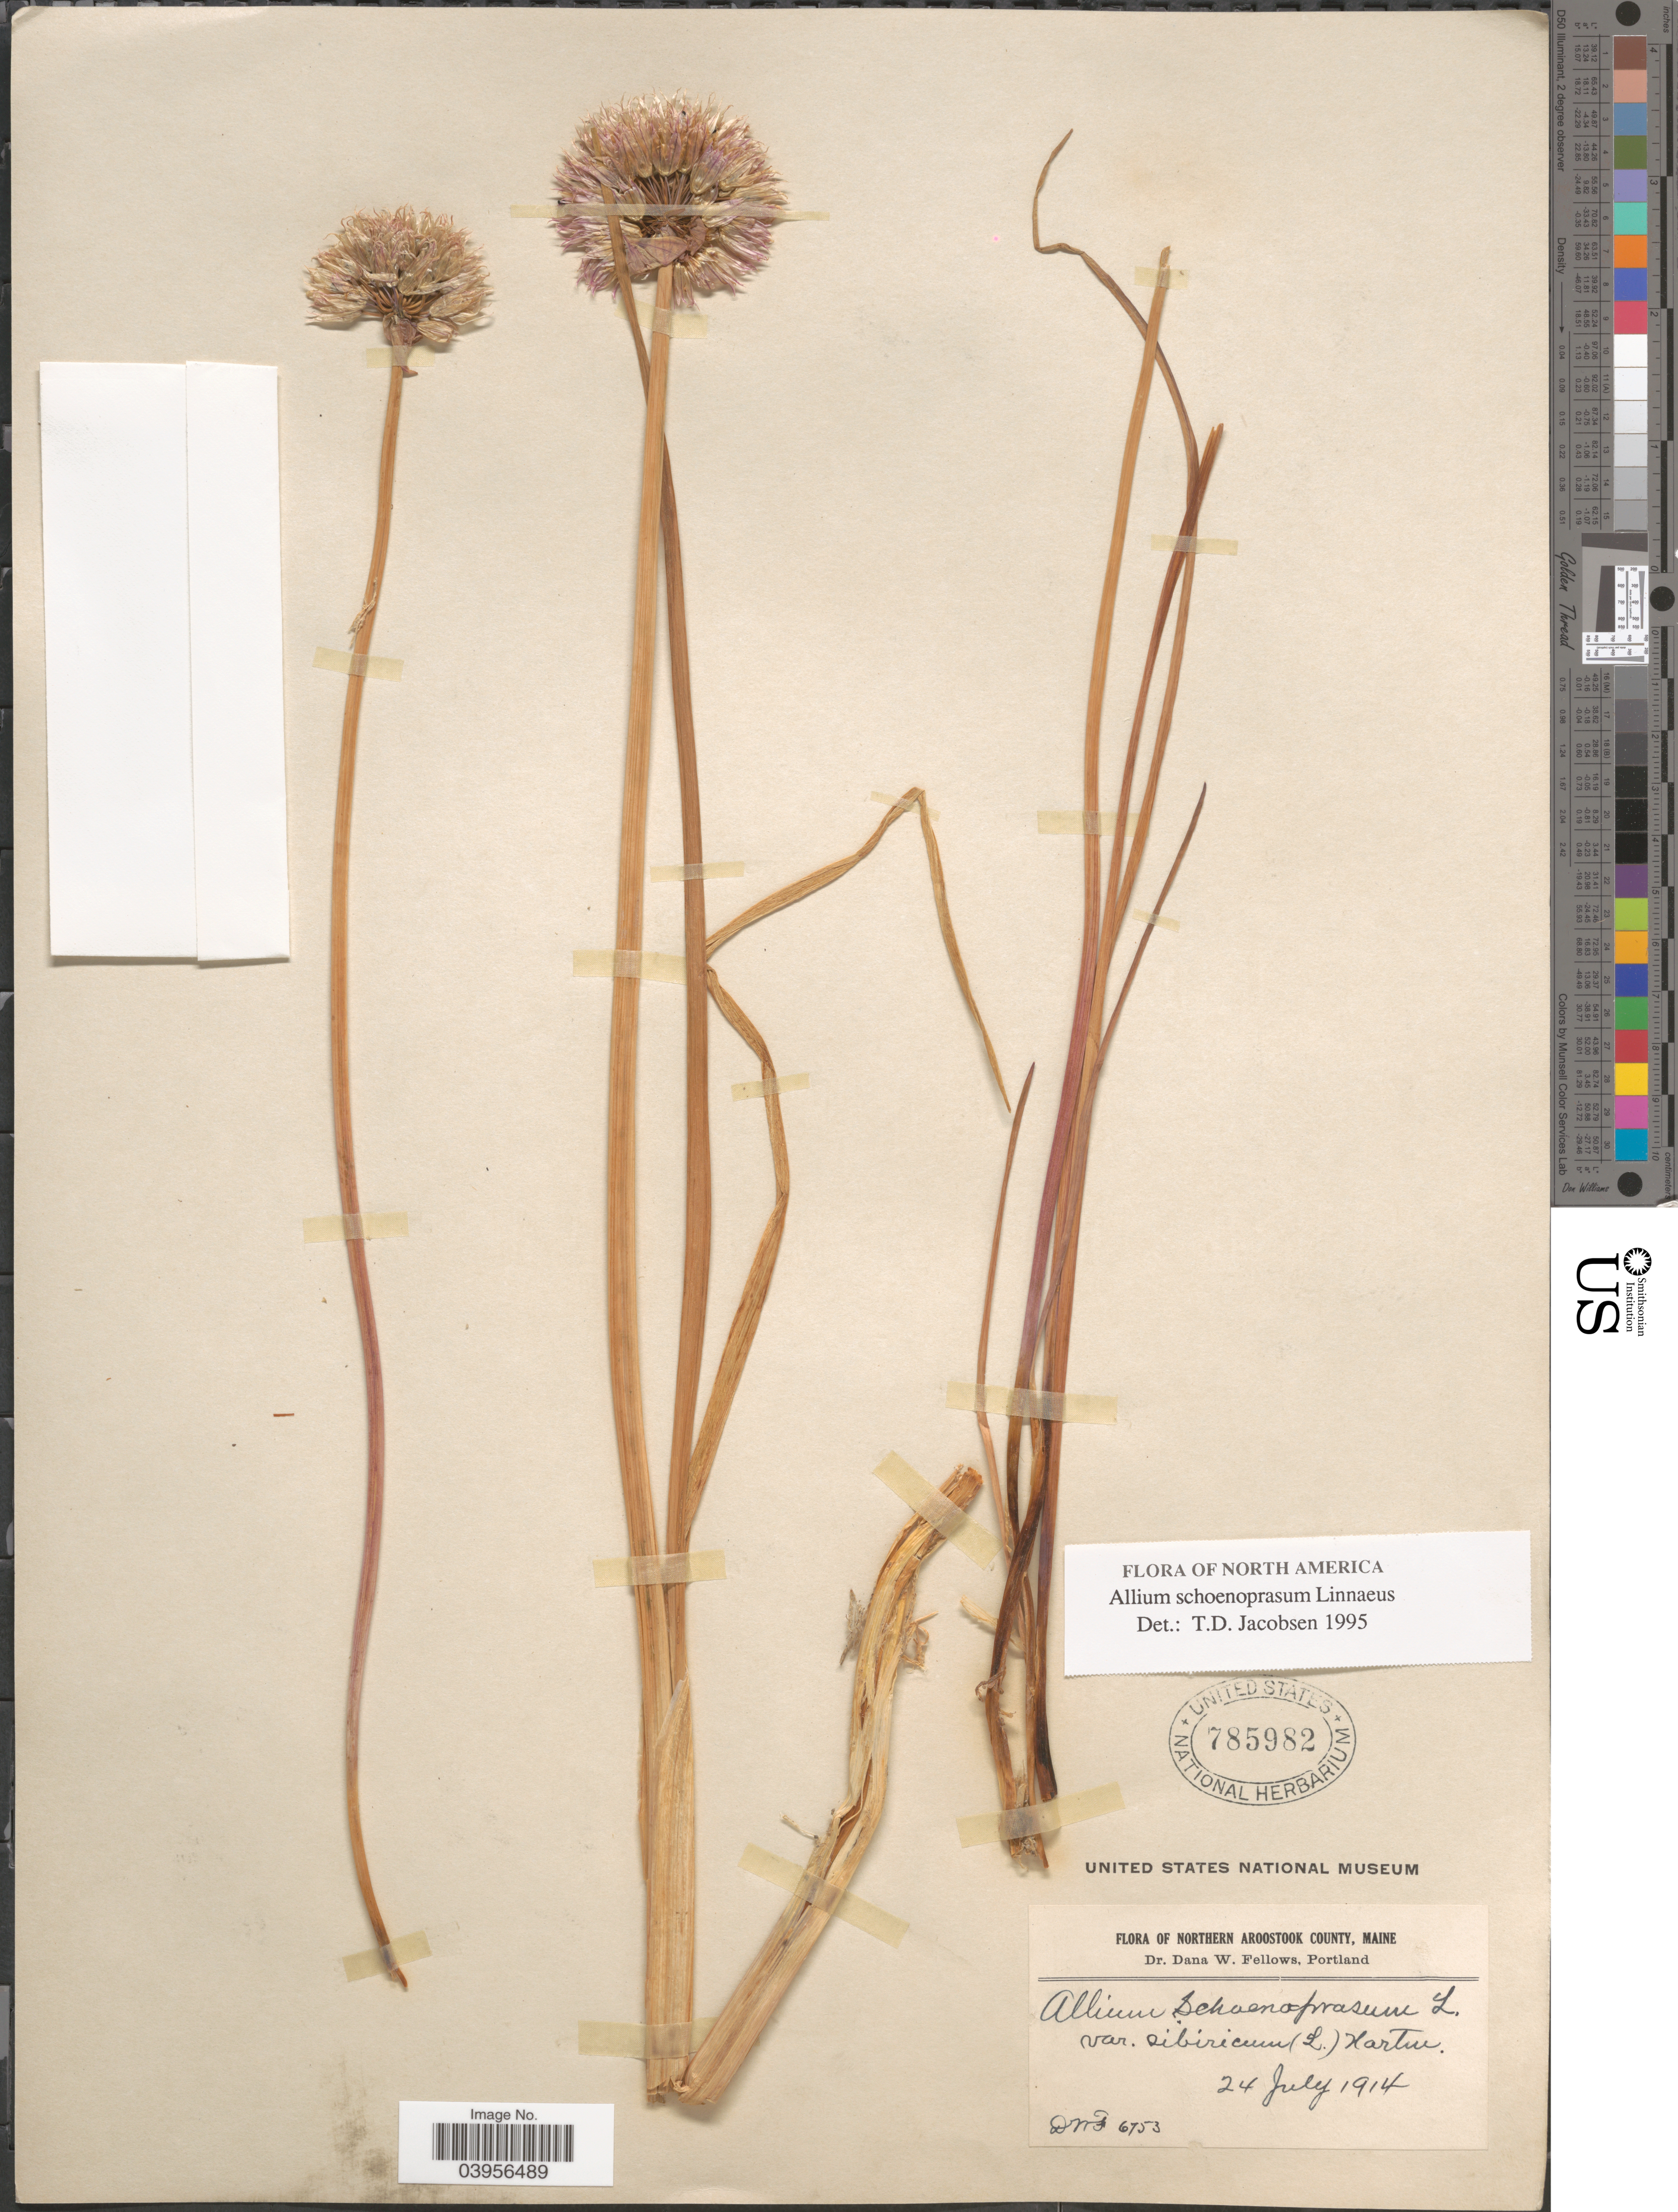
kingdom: Plantae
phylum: Tracheophyta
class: Liliopsida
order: Asparagales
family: Amaryllidaceae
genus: Allium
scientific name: Allium schoenoprasum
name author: L.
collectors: D. W. Fellows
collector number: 6753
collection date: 1914-07-24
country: United States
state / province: Maine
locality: Northern Aroostook County.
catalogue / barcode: US 785982